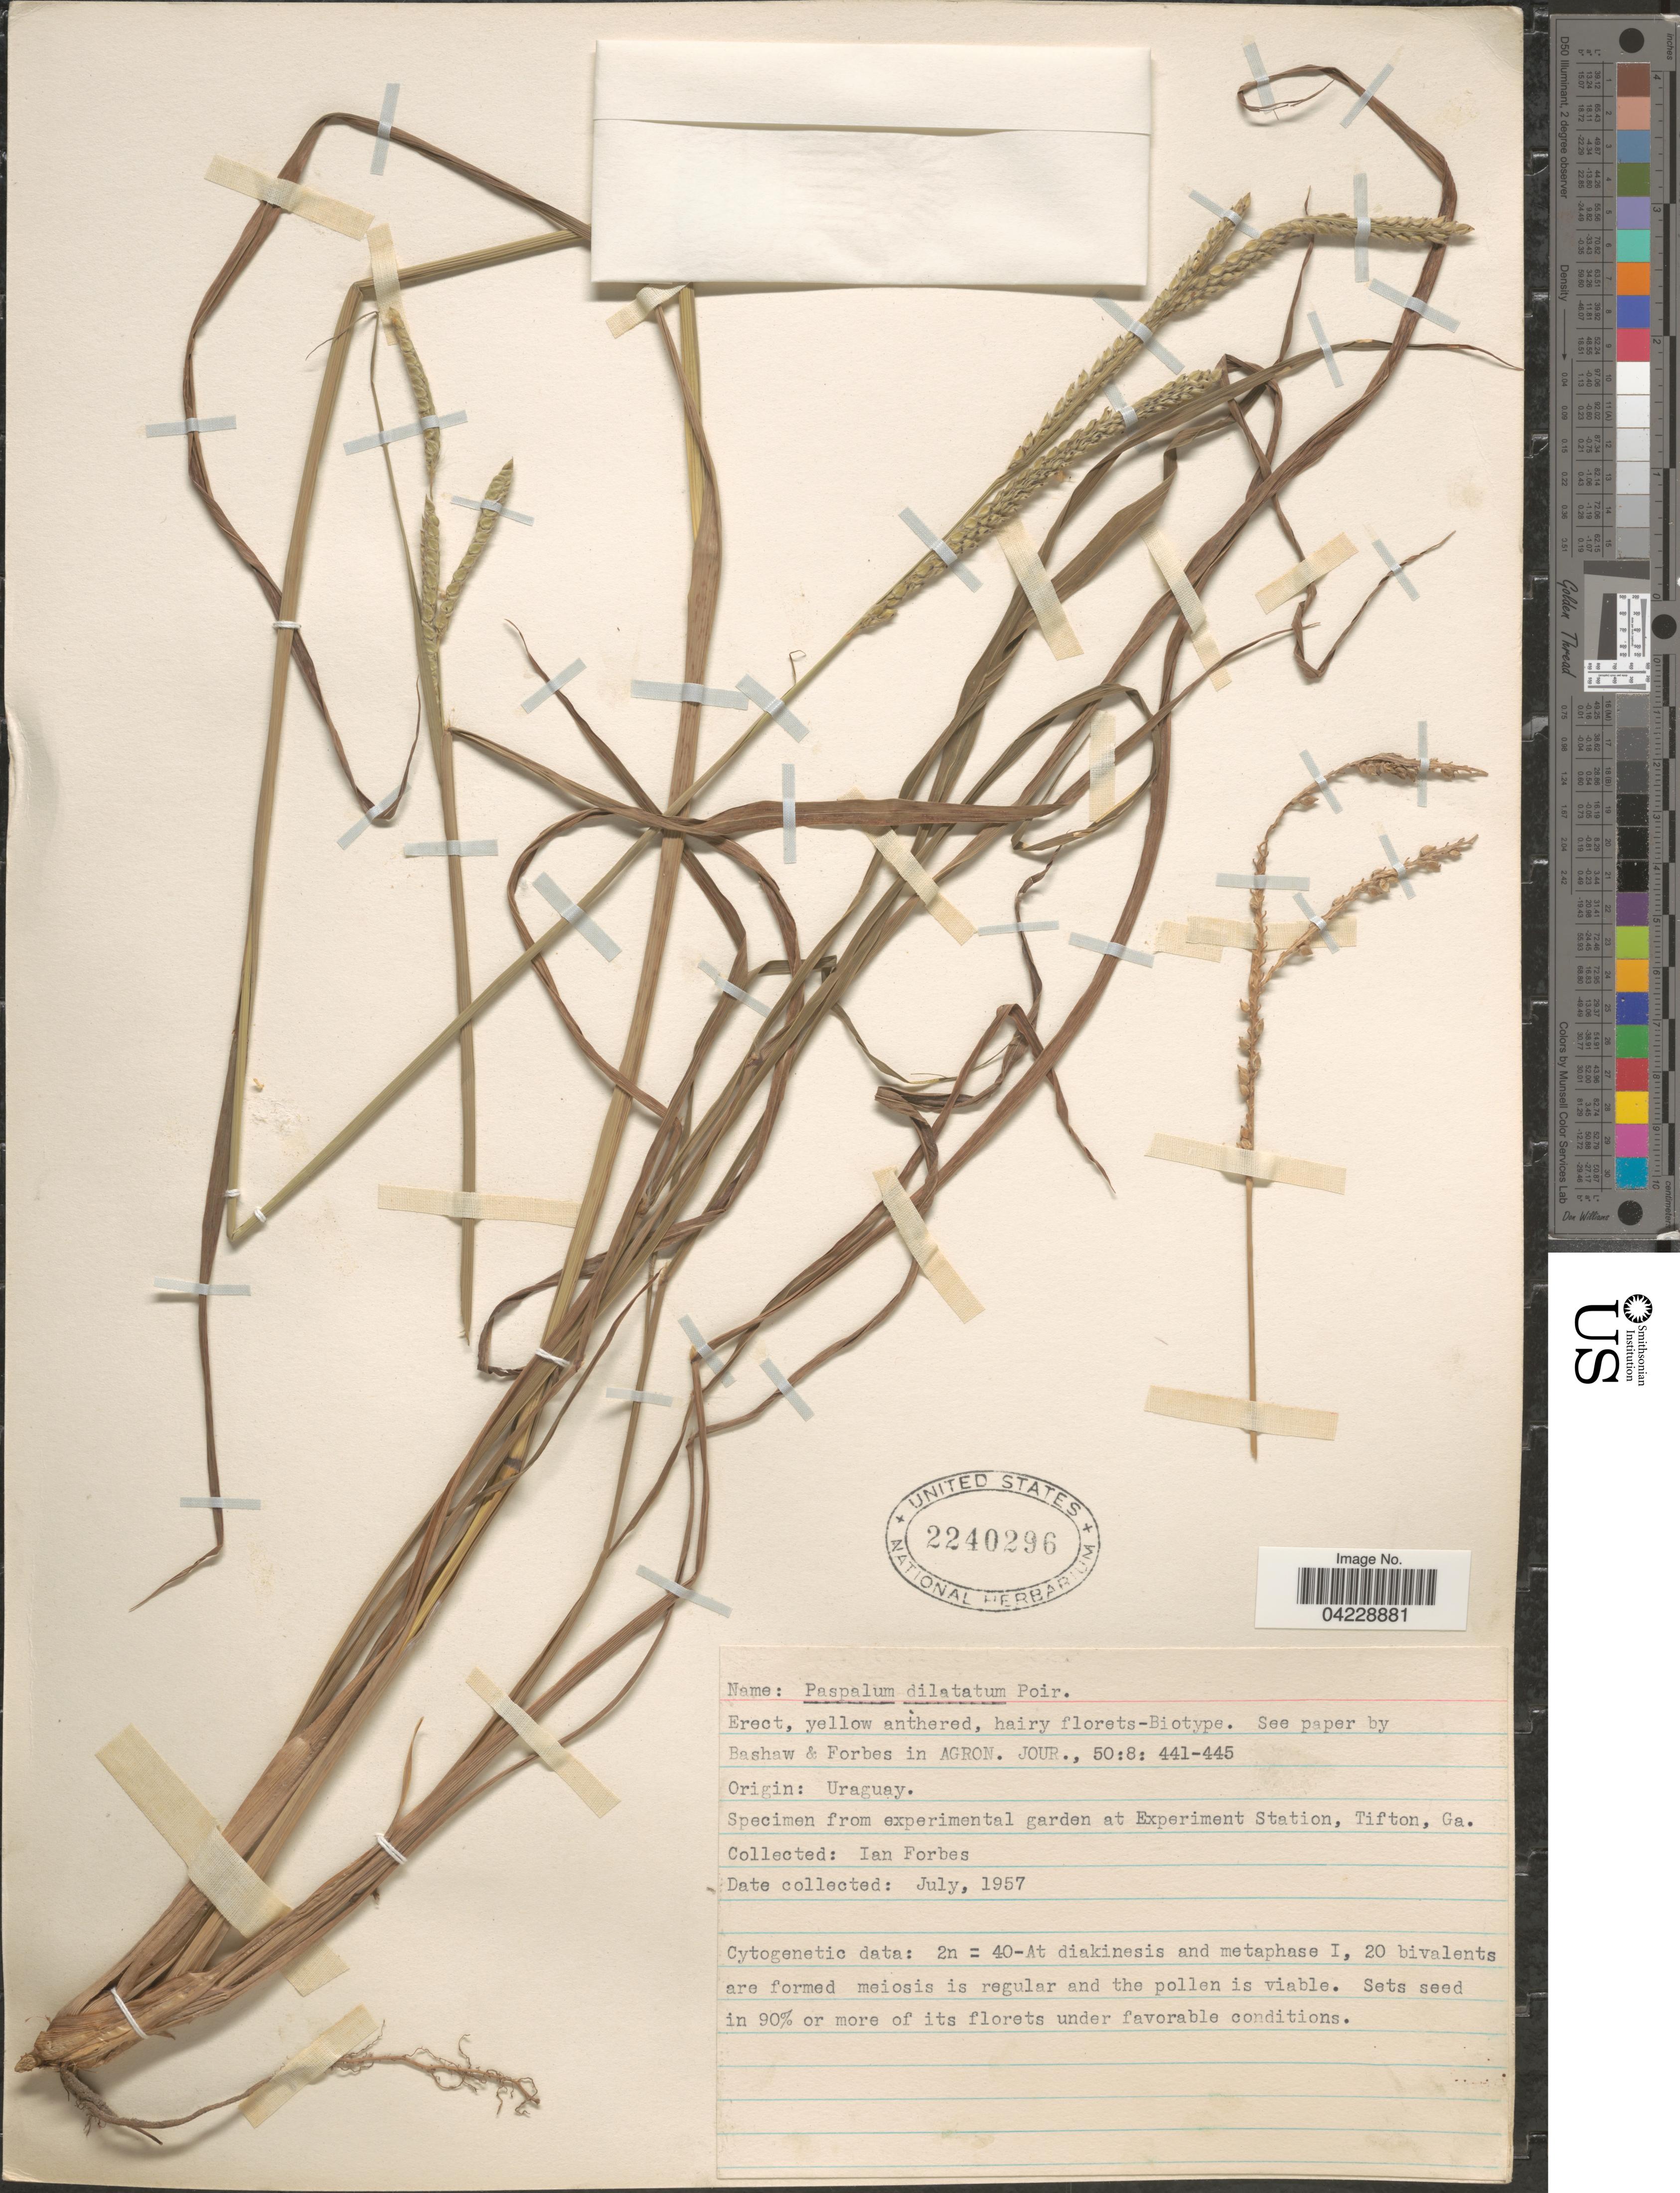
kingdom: Plantae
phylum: Tracheophyta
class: Liliopsida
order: Poales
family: Poaceae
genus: Paspalum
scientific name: Paspalum dilatatum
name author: Poir.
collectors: I. Forbes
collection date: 1957-07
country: United States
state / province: Georgia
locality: From experimental garden at Experiment Station, Tifton.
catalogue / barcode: US 2240296